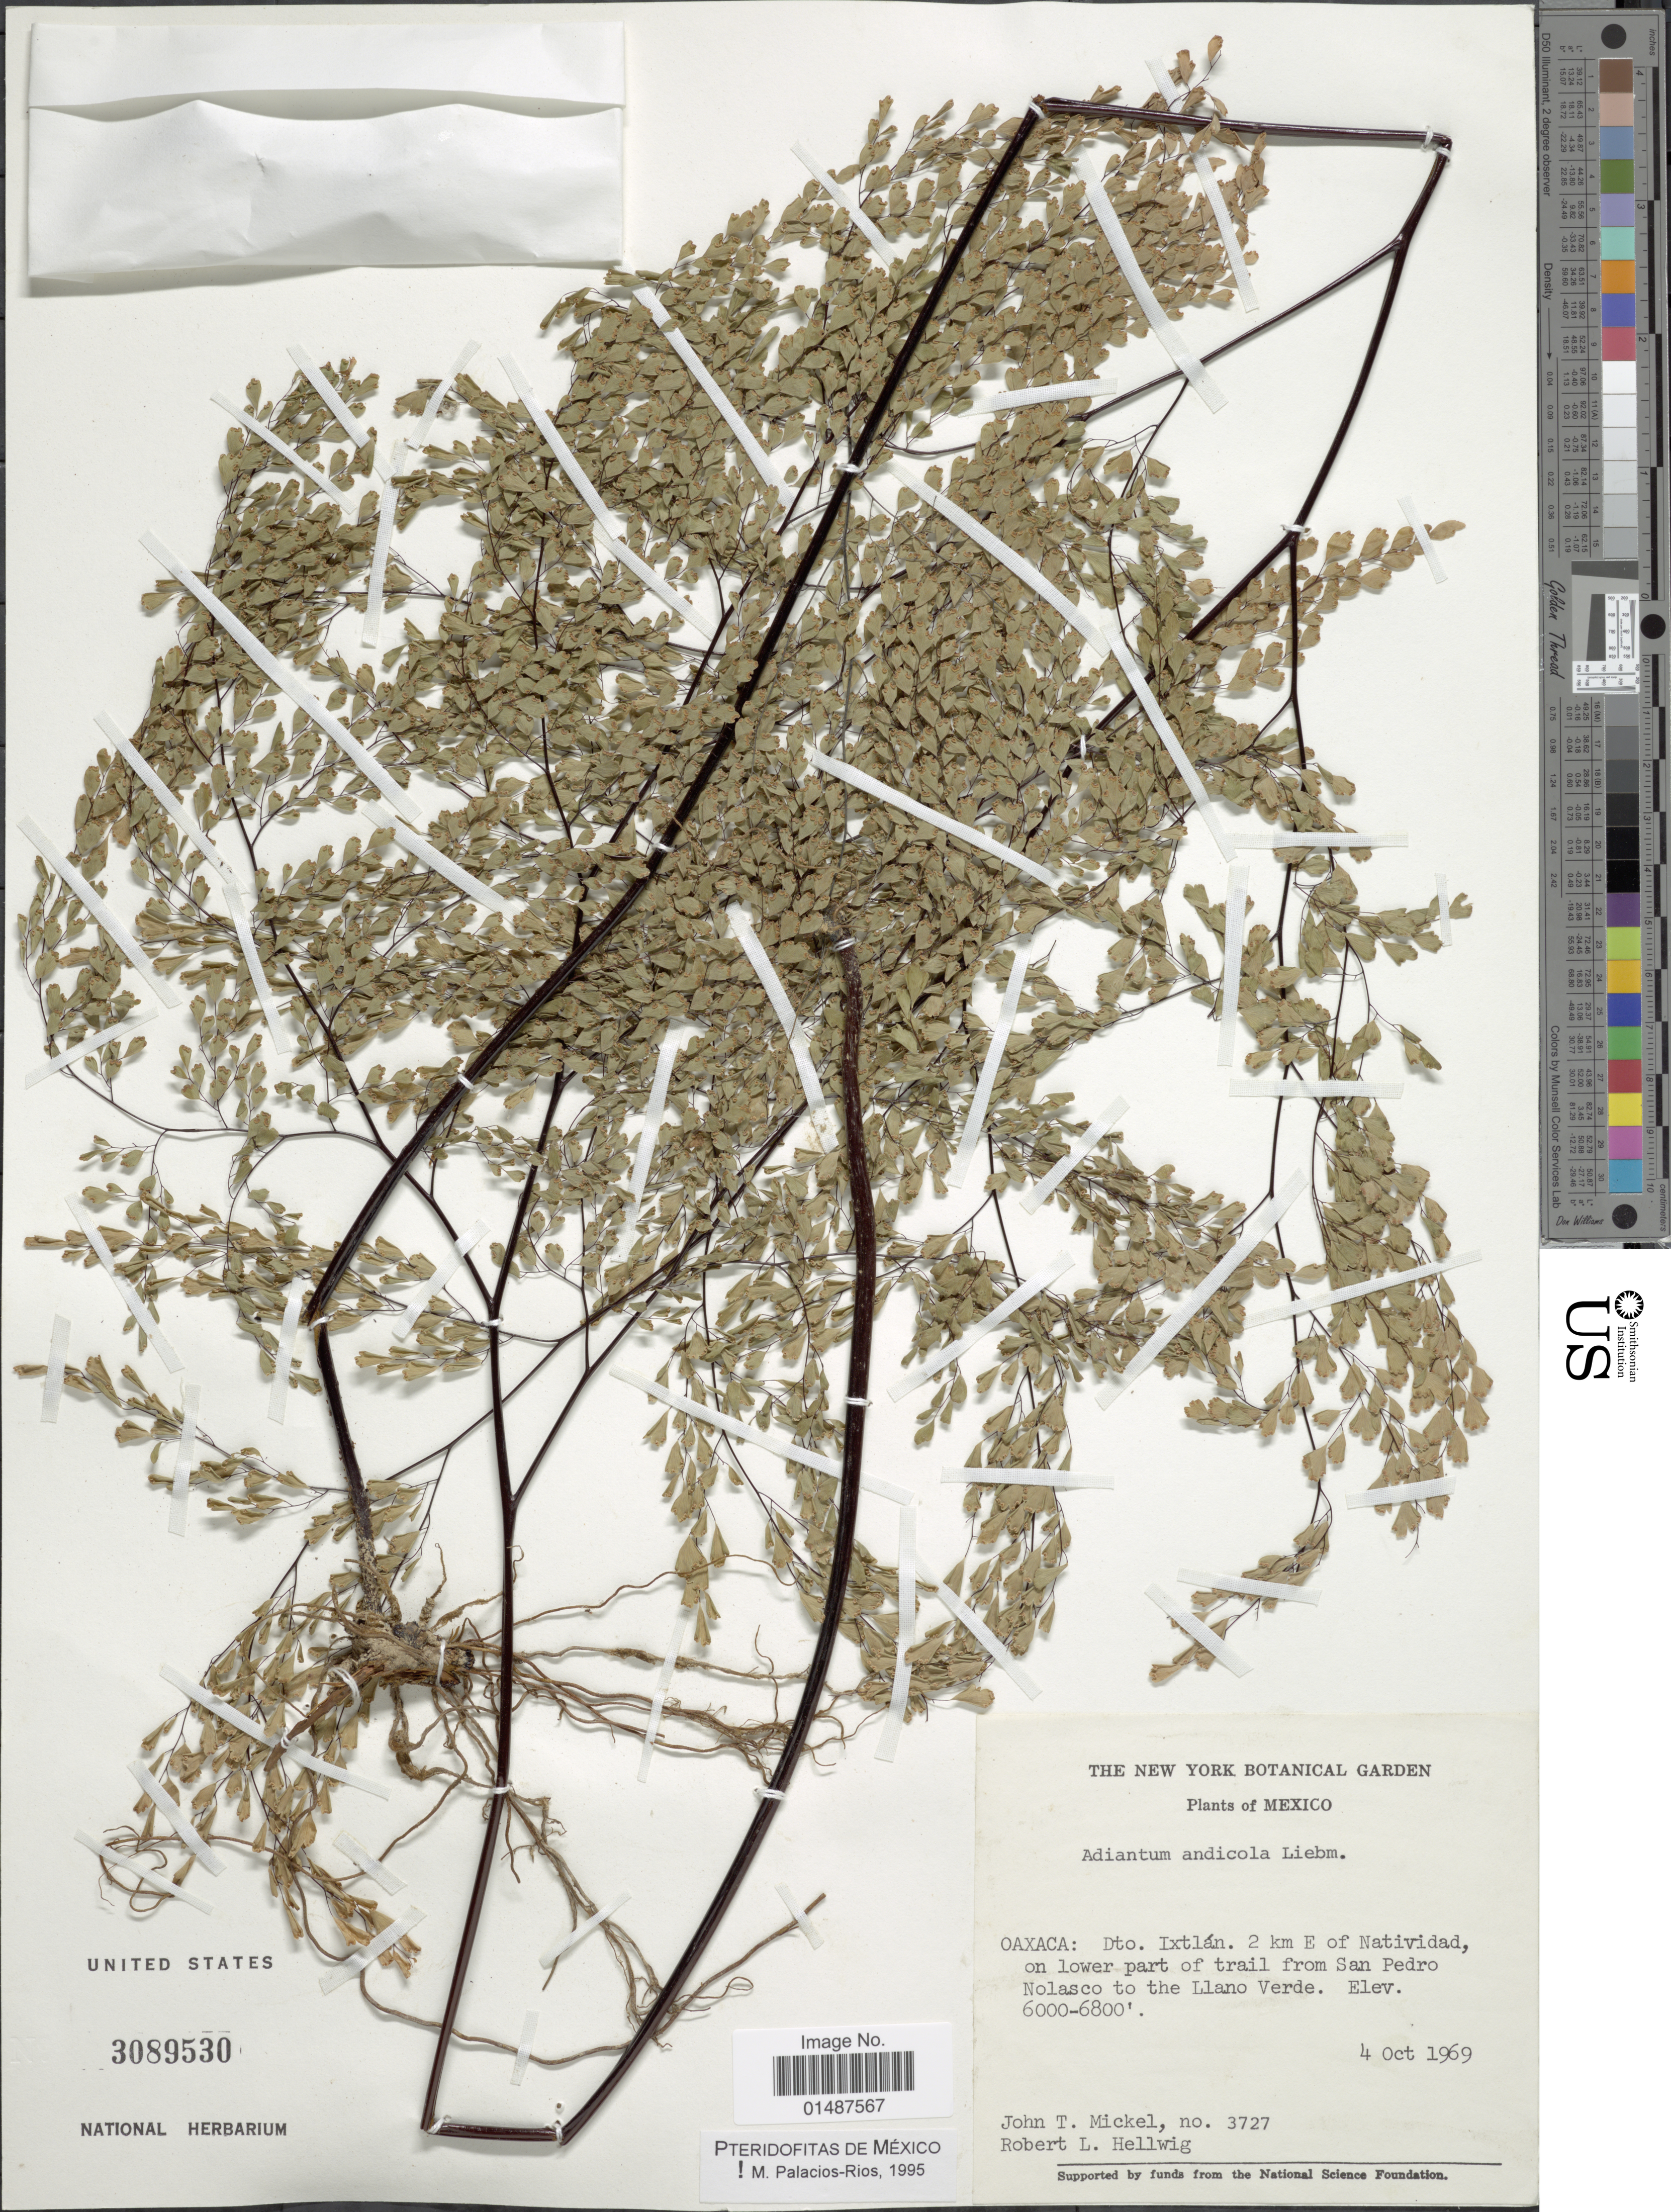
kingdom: Plantae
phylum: Tracheophyta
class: Polypodiopsida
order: Polypodiales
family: Pteridaceae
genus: Adiantum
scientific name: Adiantum andicola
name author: Liebm.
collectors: J. T. Mickel & R. Hellwig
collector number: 3727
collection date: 1969-10-04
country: Mexico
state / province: Oaxaca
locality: Dto. Ixtlan. 2 km E of Natividad, on lower part of trail from San Pedro Nolasco to the Llano Verde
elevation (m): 1829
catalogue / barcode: US 3089530